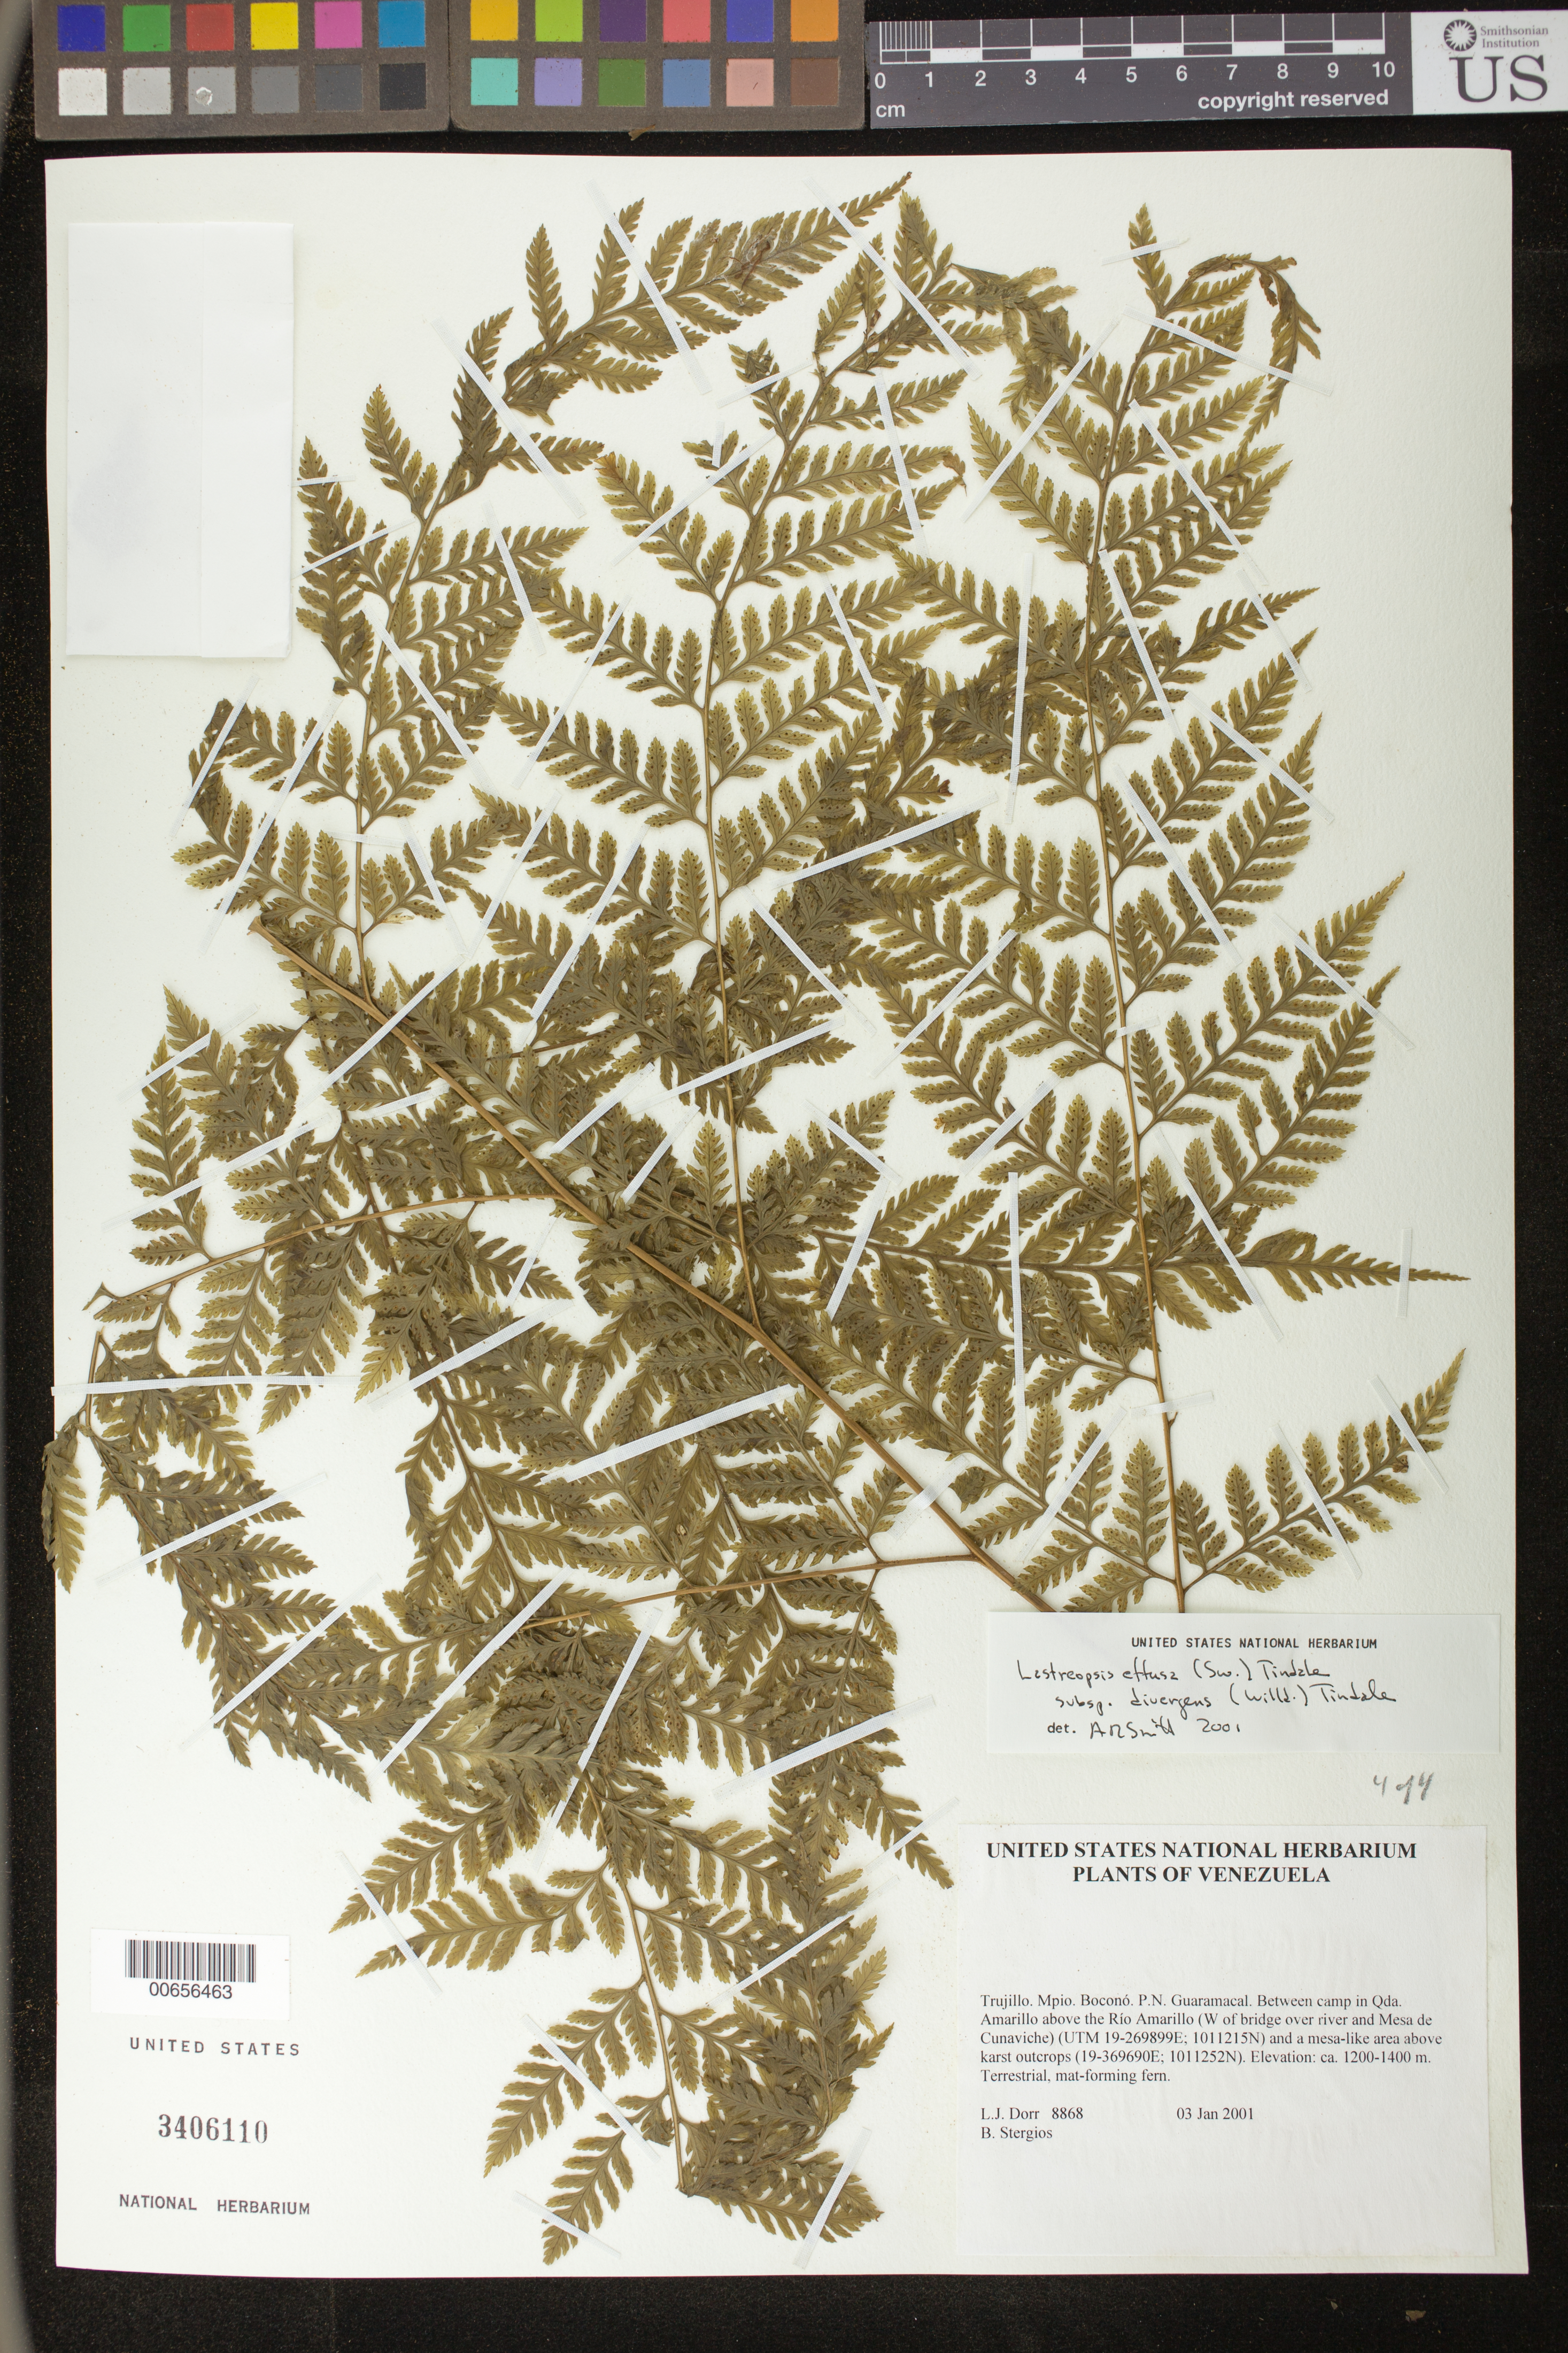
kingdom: Plantae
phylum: Tracheophyta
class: Polypodiopsida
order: Polypodiales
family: Dryopteridaceae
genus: Lastreopsis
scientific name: Lastreopsis effusa subsp. divergens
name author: (Willd. ex Schkuhr) Tindale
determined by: Smith, Alan R., (UC)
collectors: L. J. Dorr & B. G. Stergios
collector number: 8868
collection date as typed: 03 Jan 2001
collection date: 2001-01-03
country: Venezuela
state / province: Trujillo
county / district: Boconó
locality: Parque Nacional Guaramacal. Between camp in Qda Amarillo above Río Amarillo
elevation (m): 1200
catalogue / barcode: US 3406110